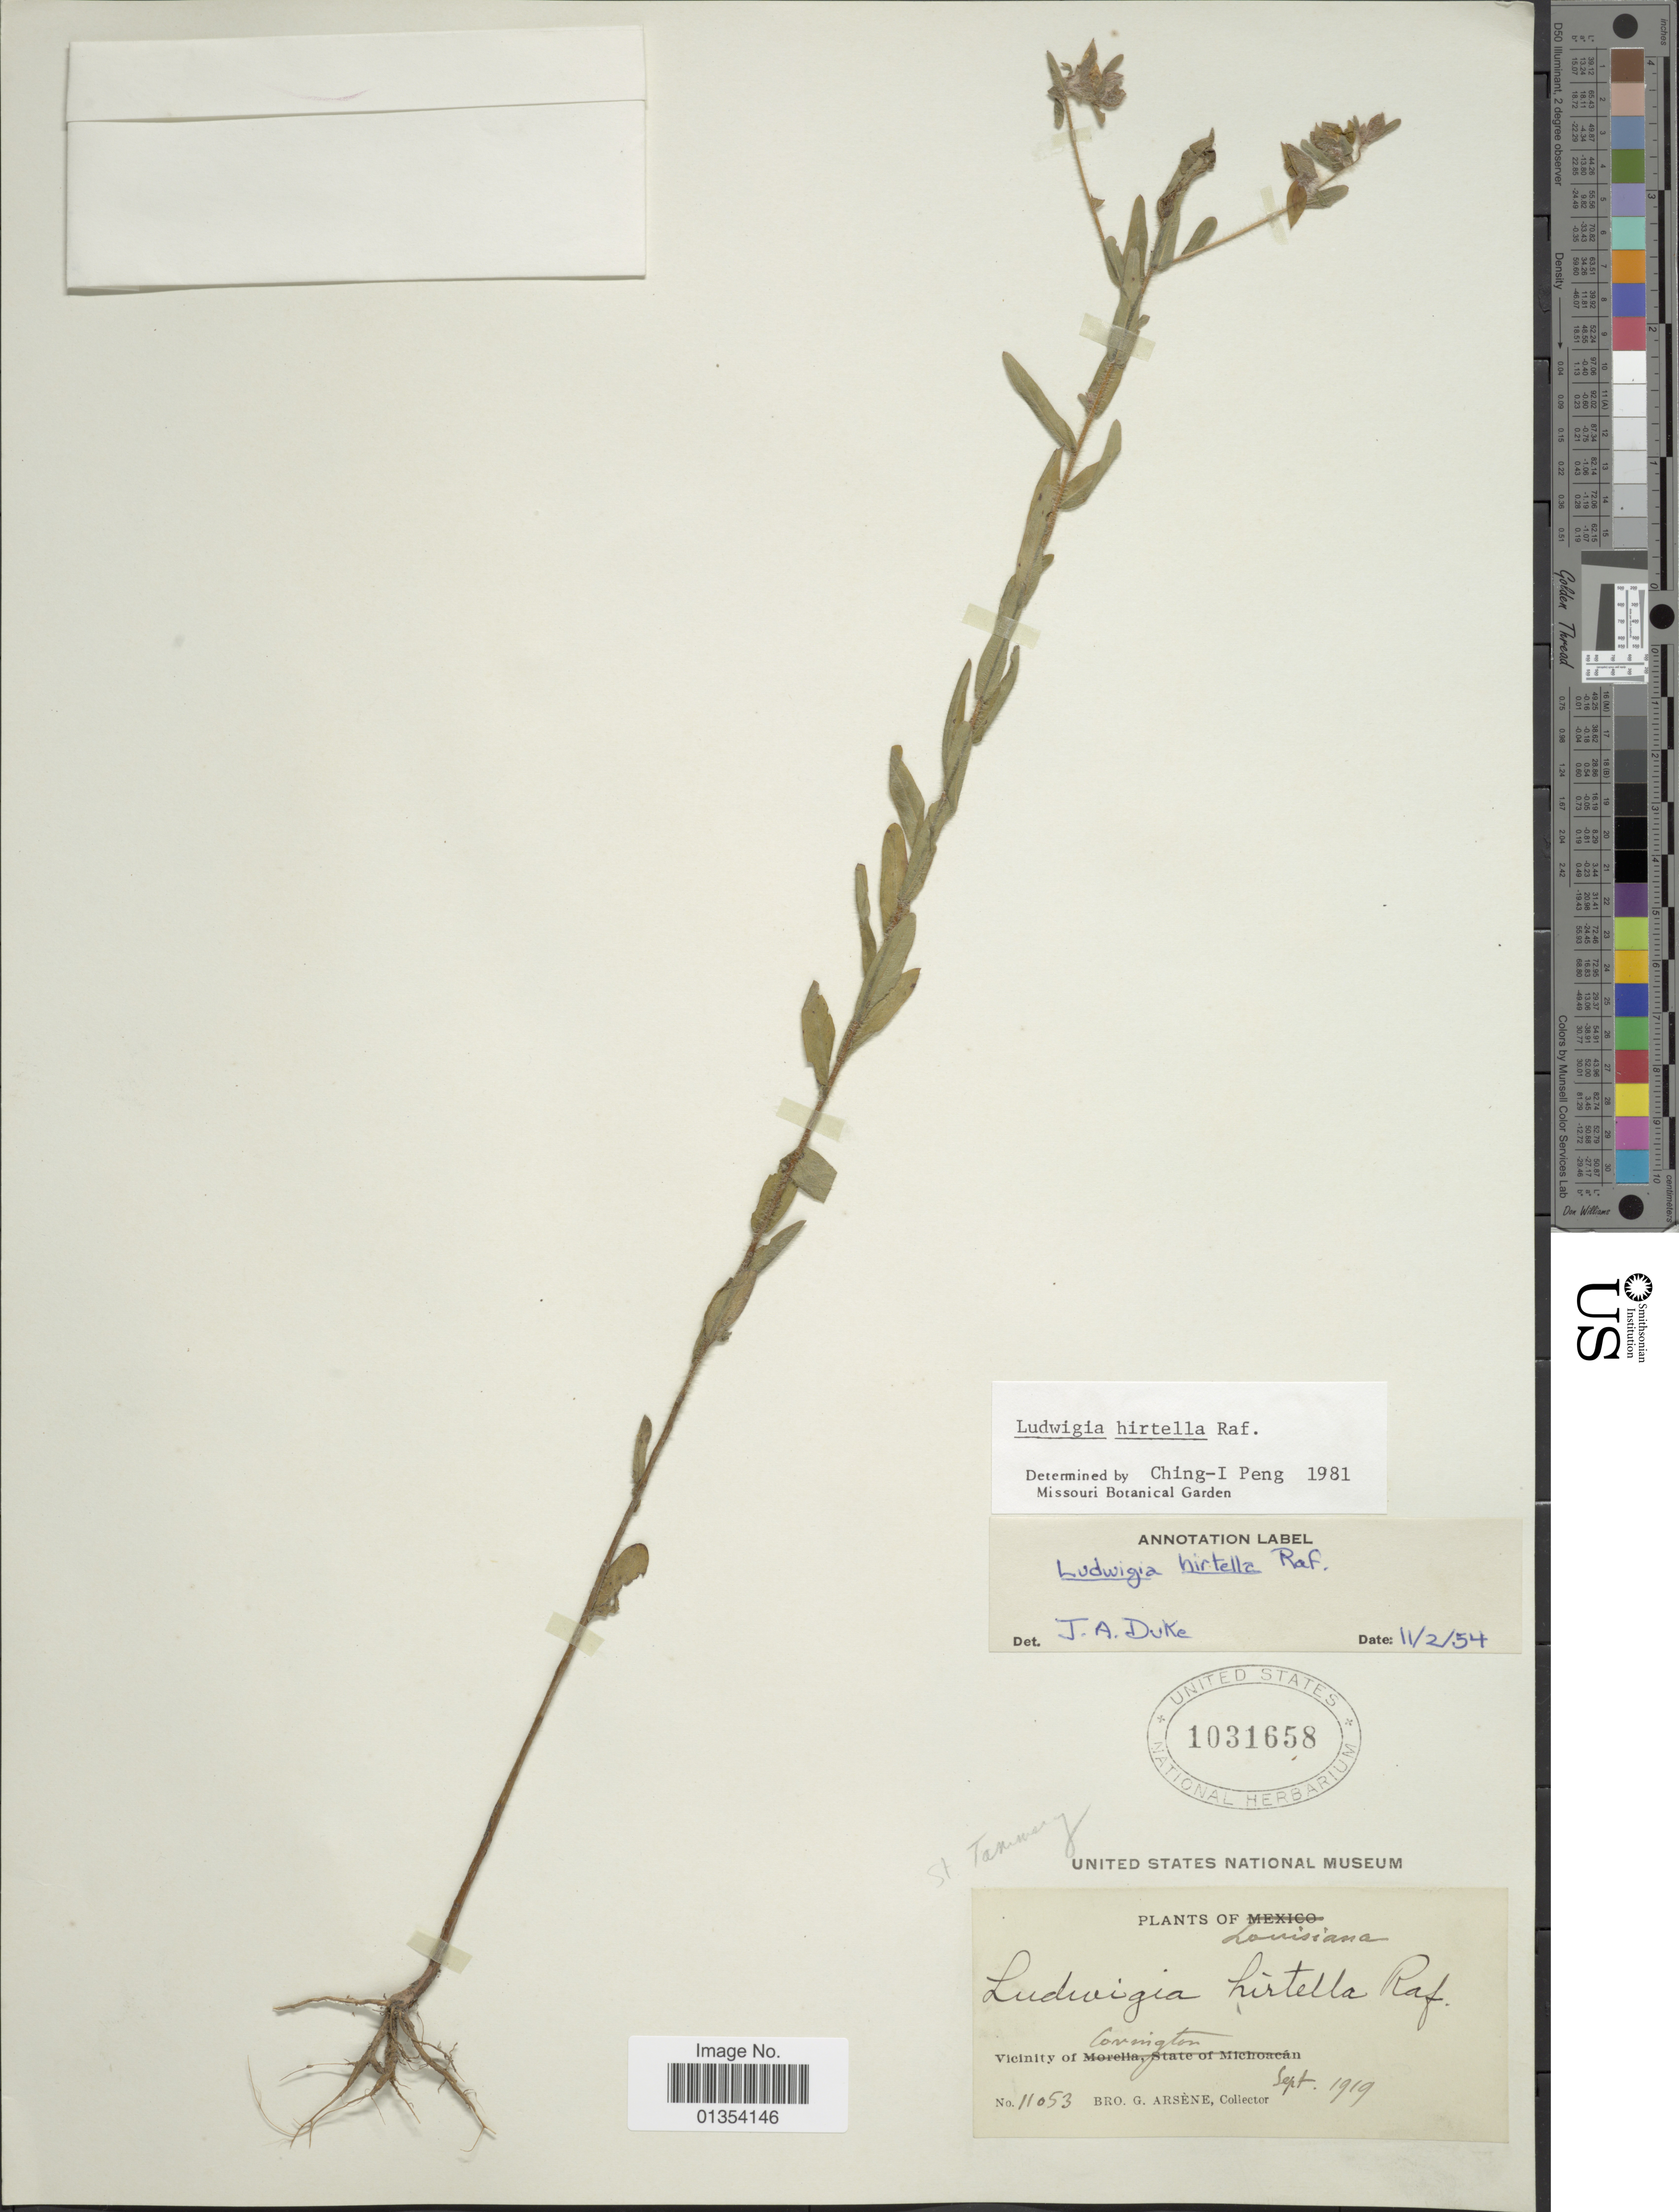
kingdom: Plantae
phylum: Tracheophyta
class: Magnoliopsida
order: Myrtales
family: Onagraceae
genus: Ludwigia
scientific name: Ludwigia hirtella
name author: Raf.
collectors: Bro. G. Arsène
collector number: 11053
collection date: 1919-09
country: United States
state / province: Louisiana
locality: Vicinity of Covington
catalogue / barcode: US 1031658